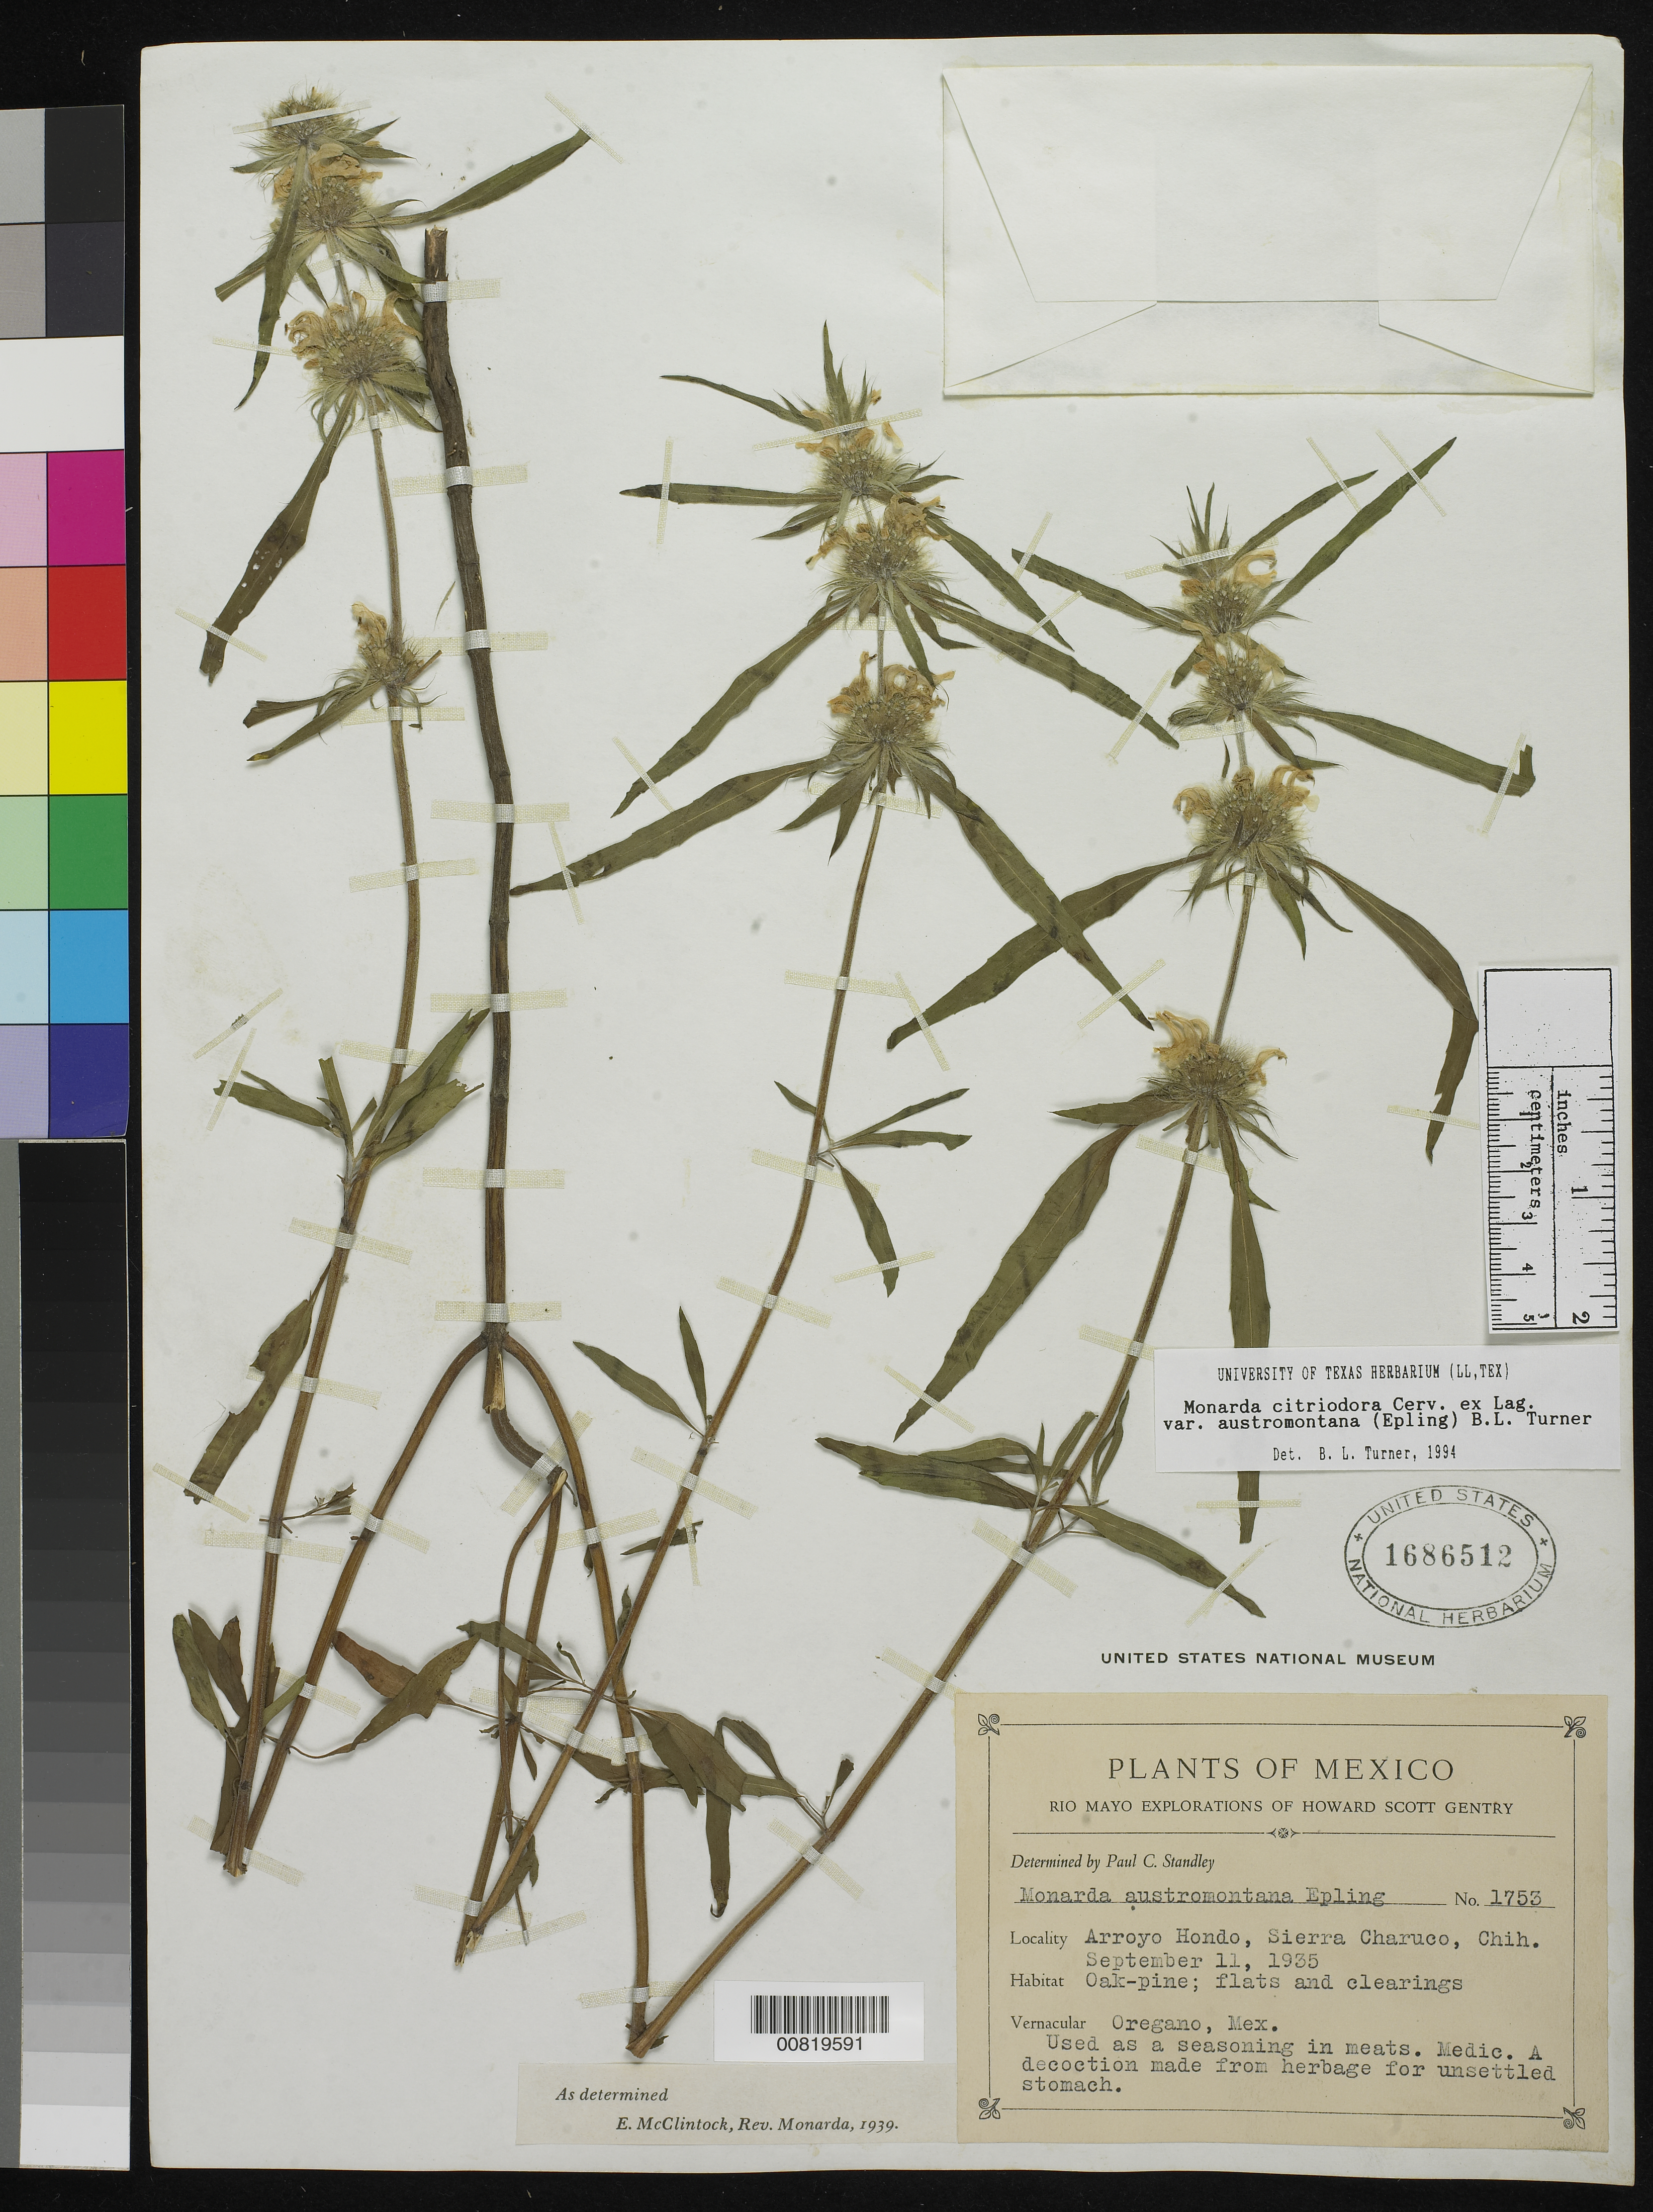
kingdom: Plantae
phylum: Tracheophyta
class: Magnoliopsida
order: Lamiales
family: Lamiaceae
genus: Monarda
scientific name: Monarda citriodora var. austromontana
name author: (Epling) B.L. Turner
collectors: H. S. Gentry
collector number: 1753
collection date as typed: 11 Sep 1935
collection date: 1935-09-11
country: Mexico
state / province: Chihuahua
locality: Arroyo Hondo, Sierra Charuco, Chihuahua.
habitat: Oak-Pine; flats and clearings.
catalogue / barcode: US 1686512